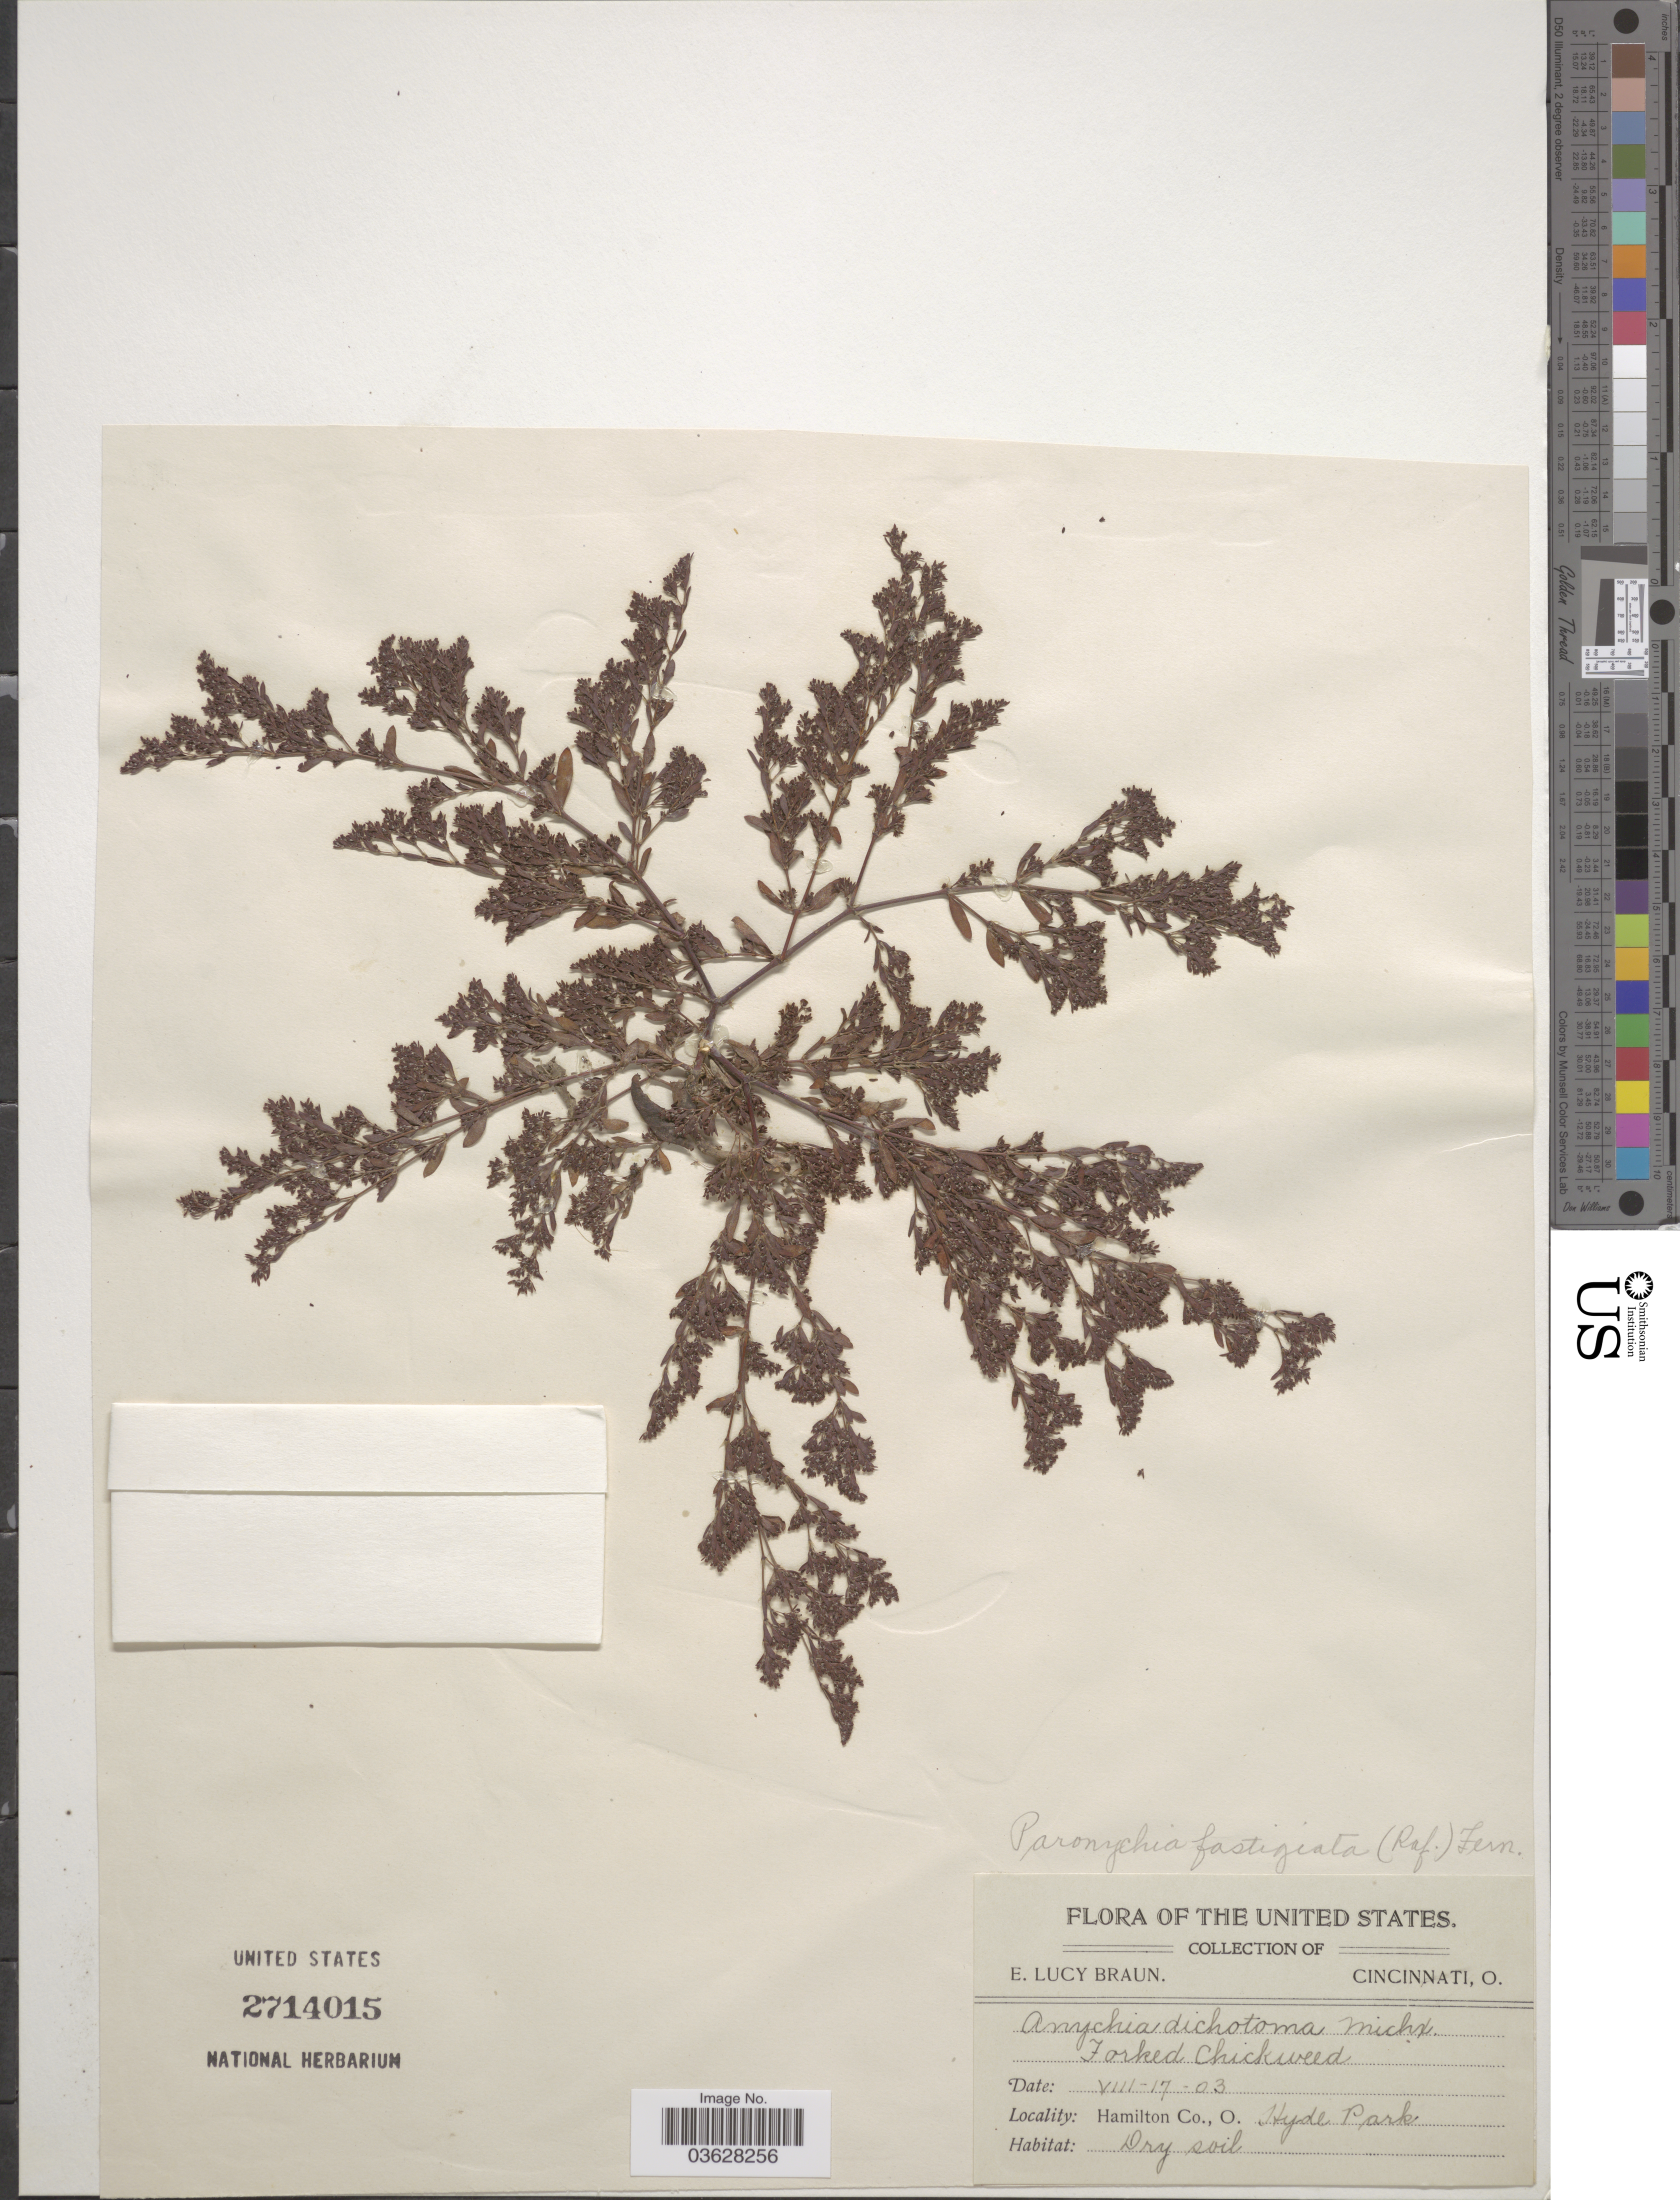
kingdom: Plantae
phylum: Tracheophyta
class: Magnoliopsida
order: Caryophyllales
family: Caryophyllaceae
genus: Paronychia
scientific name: Paronychia fastigiata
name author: (Raf.) Fernald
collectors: E. L. Braun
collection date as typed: Transcribed d/m/y: 17/8/3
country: United States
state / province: Ohio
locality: Hamilton Co., Hyde Park.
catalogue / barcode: US 2714015